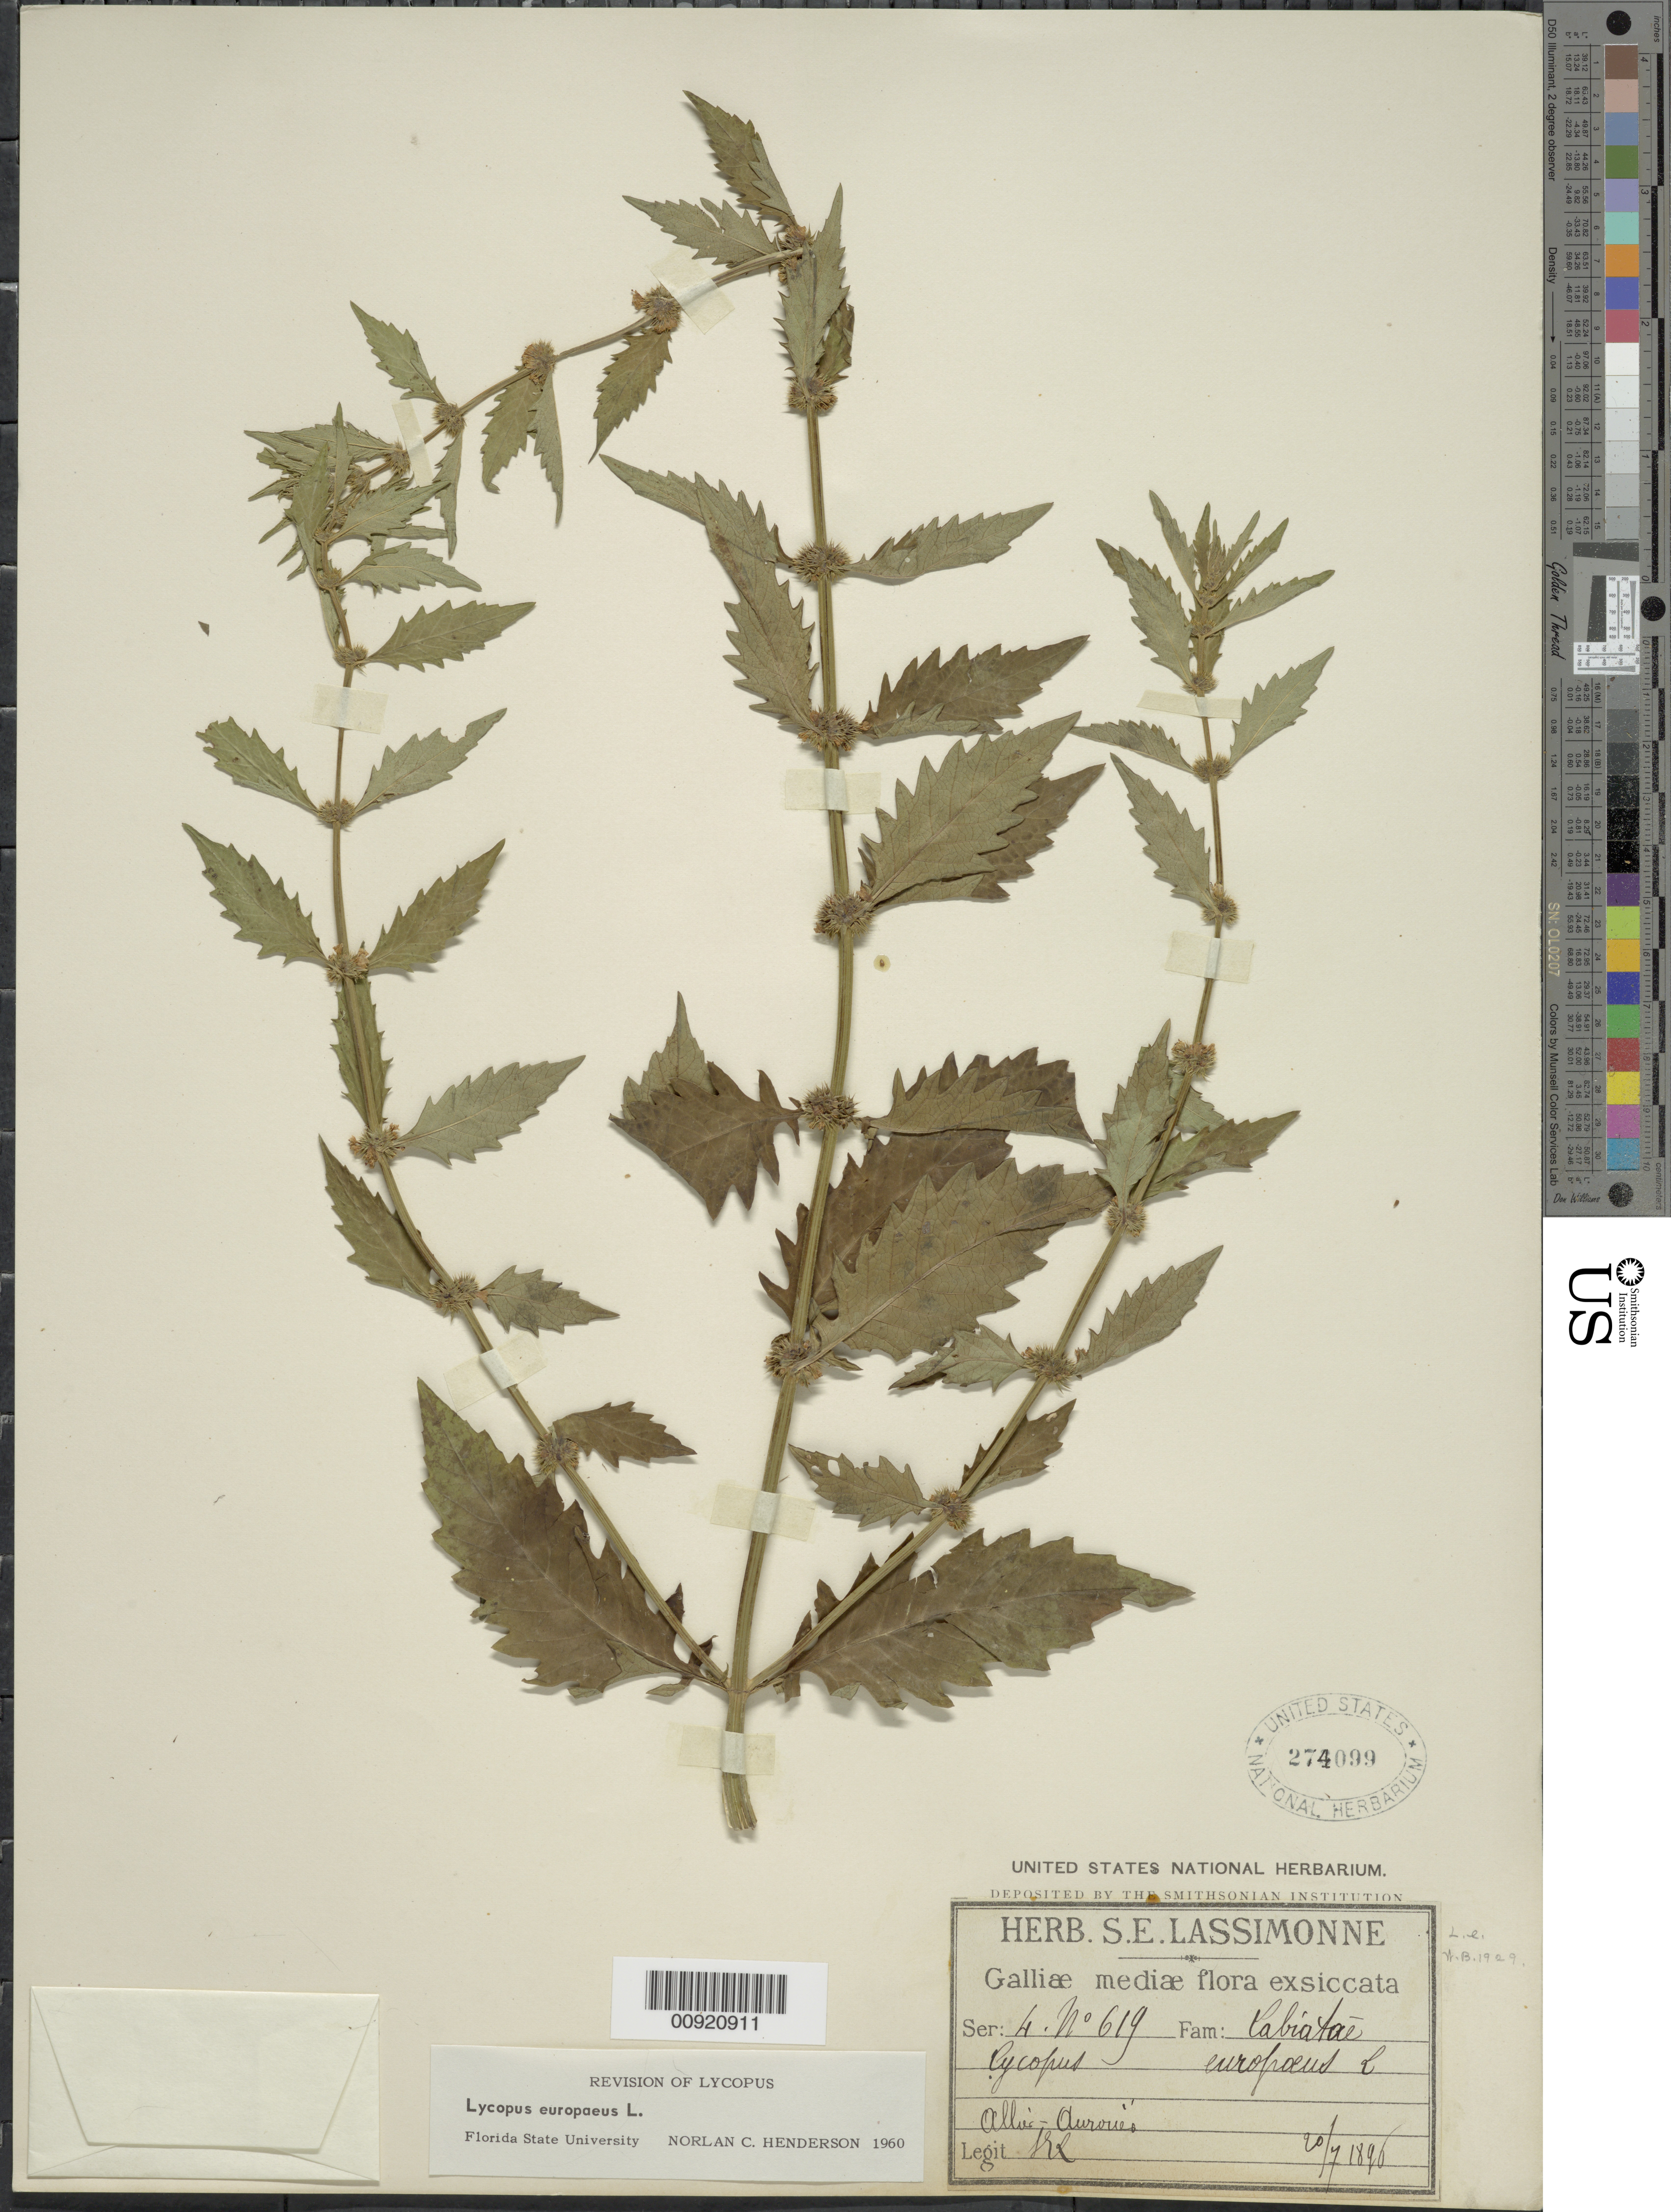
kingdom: Plantae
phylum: Tracheophyta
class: Magnoliopsida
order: Lamiales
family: Lamiaceae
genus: Lycopus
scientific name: Lycopus europaeus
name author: L.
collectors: S. Lassimonne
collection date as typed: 20 Jul 1896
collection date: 1896-07-20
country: France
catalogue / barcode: US 274099